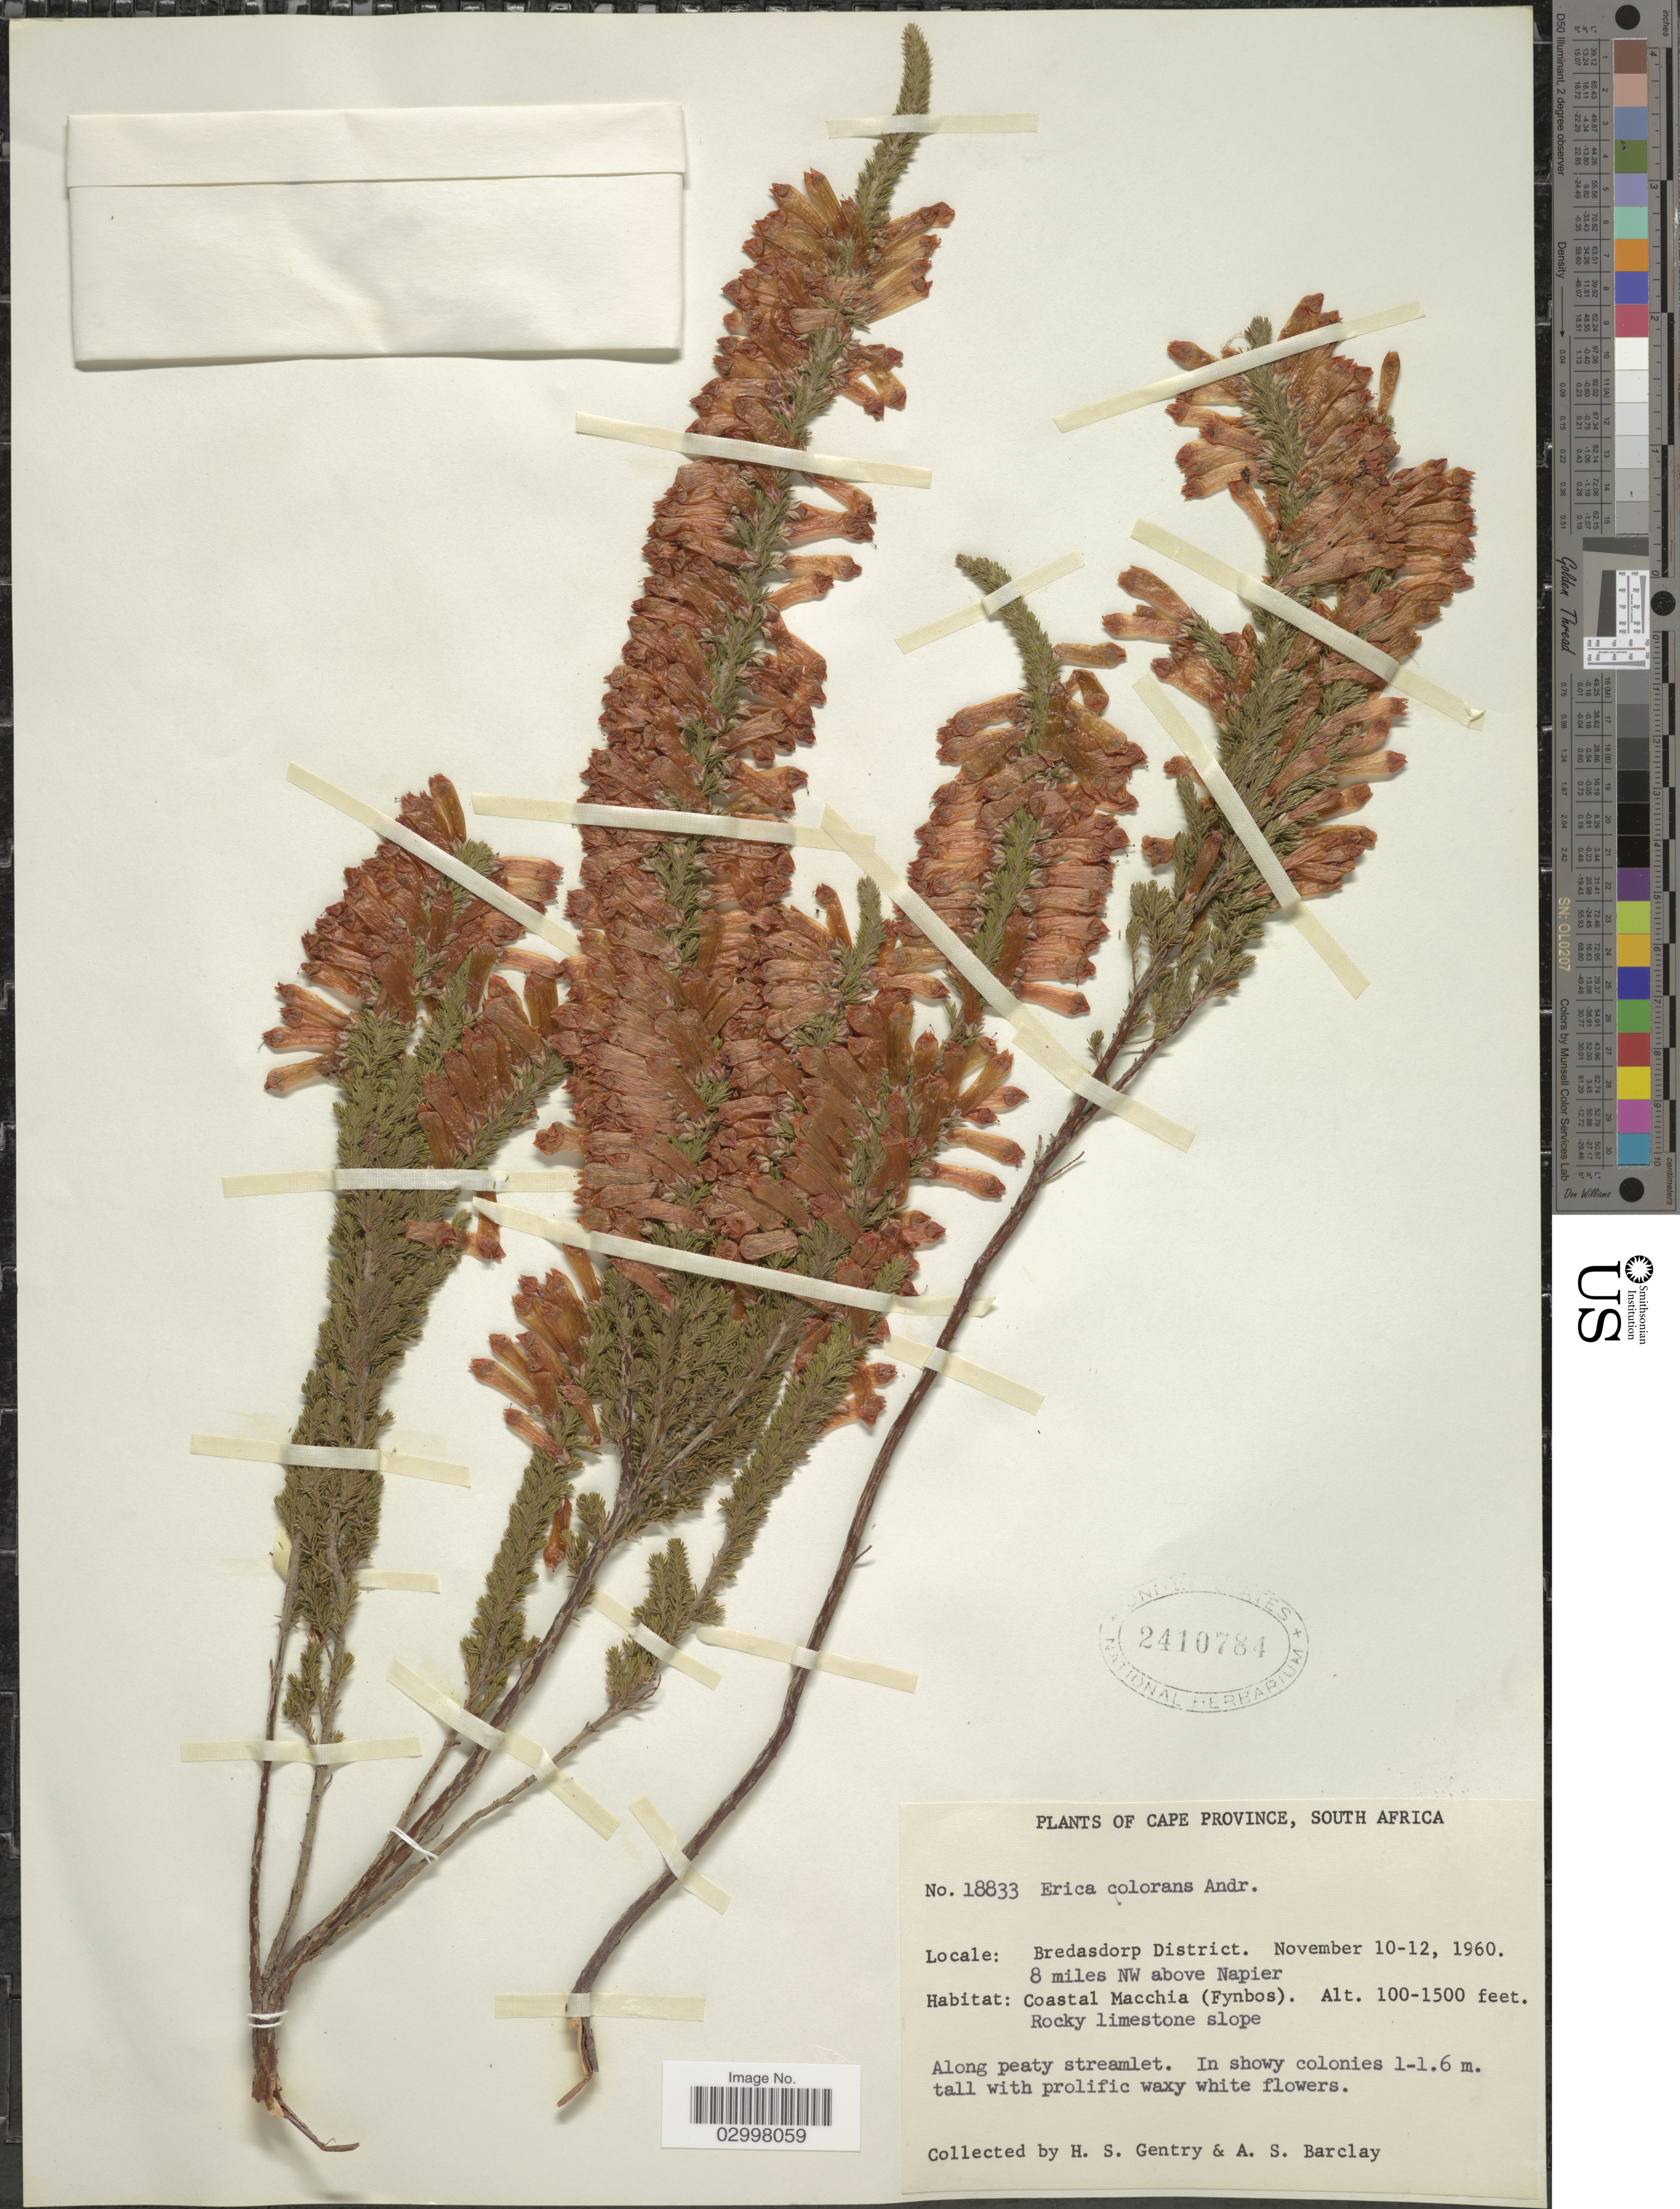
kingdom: Plantae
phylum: Tracheophyta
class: Magnoliopsida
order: Ericales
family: Ericaceae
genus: Erica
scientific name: Erica colorans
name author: Andrews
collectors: H. S. Gentry & A. S. Barclay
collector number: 18833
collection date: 1960-11-10/1960-11-12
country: South Africa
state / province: Western Cape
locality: Bredasdorp District. 8 miles NW above Napier.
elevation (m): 30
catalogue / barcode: US 2410784